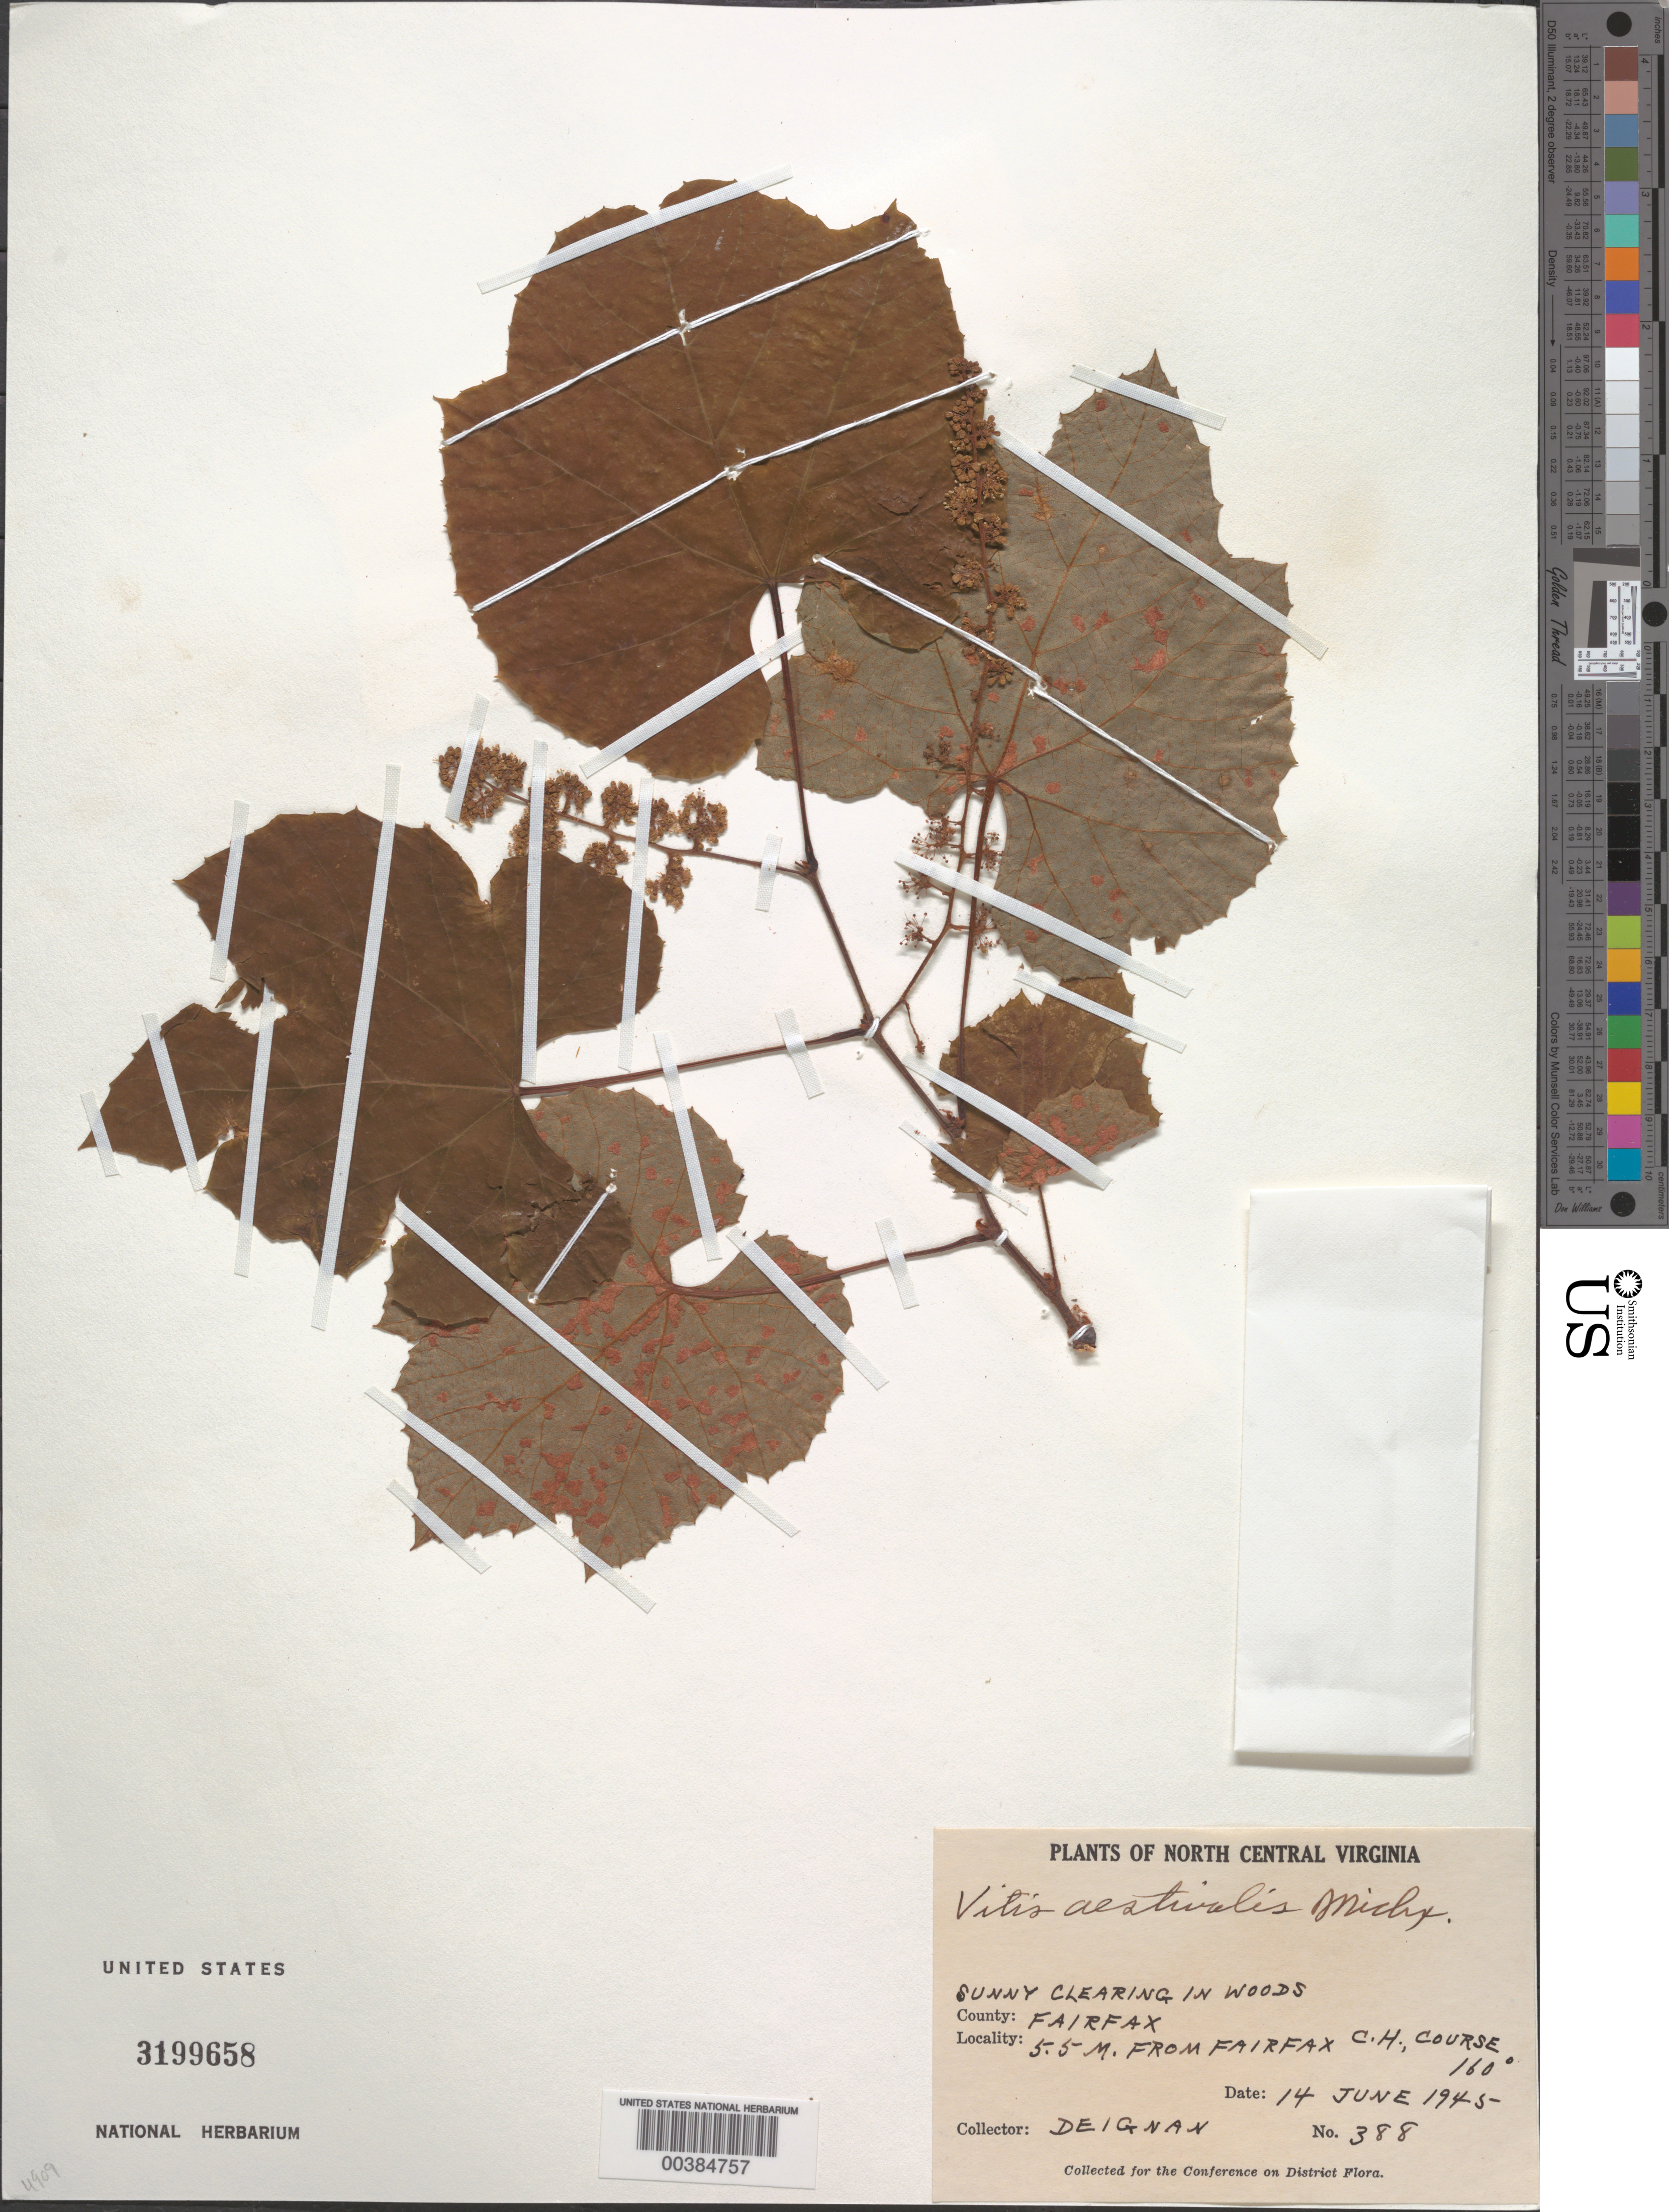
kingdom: Plantae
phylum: Tracheophyta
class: Magnoliopsida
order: Vitales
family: Vitaceae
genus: Vitis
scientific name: Vitis aestivalis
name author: Michx.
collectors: H. Deignan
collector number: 388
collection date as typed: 14 Jun 1945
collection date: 1945-06-14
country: United States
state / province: Virginia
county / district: Fairfax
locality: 5.5 M from Fairfax Court House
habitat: Sunnyclearing in woods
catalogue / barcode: US 3199658